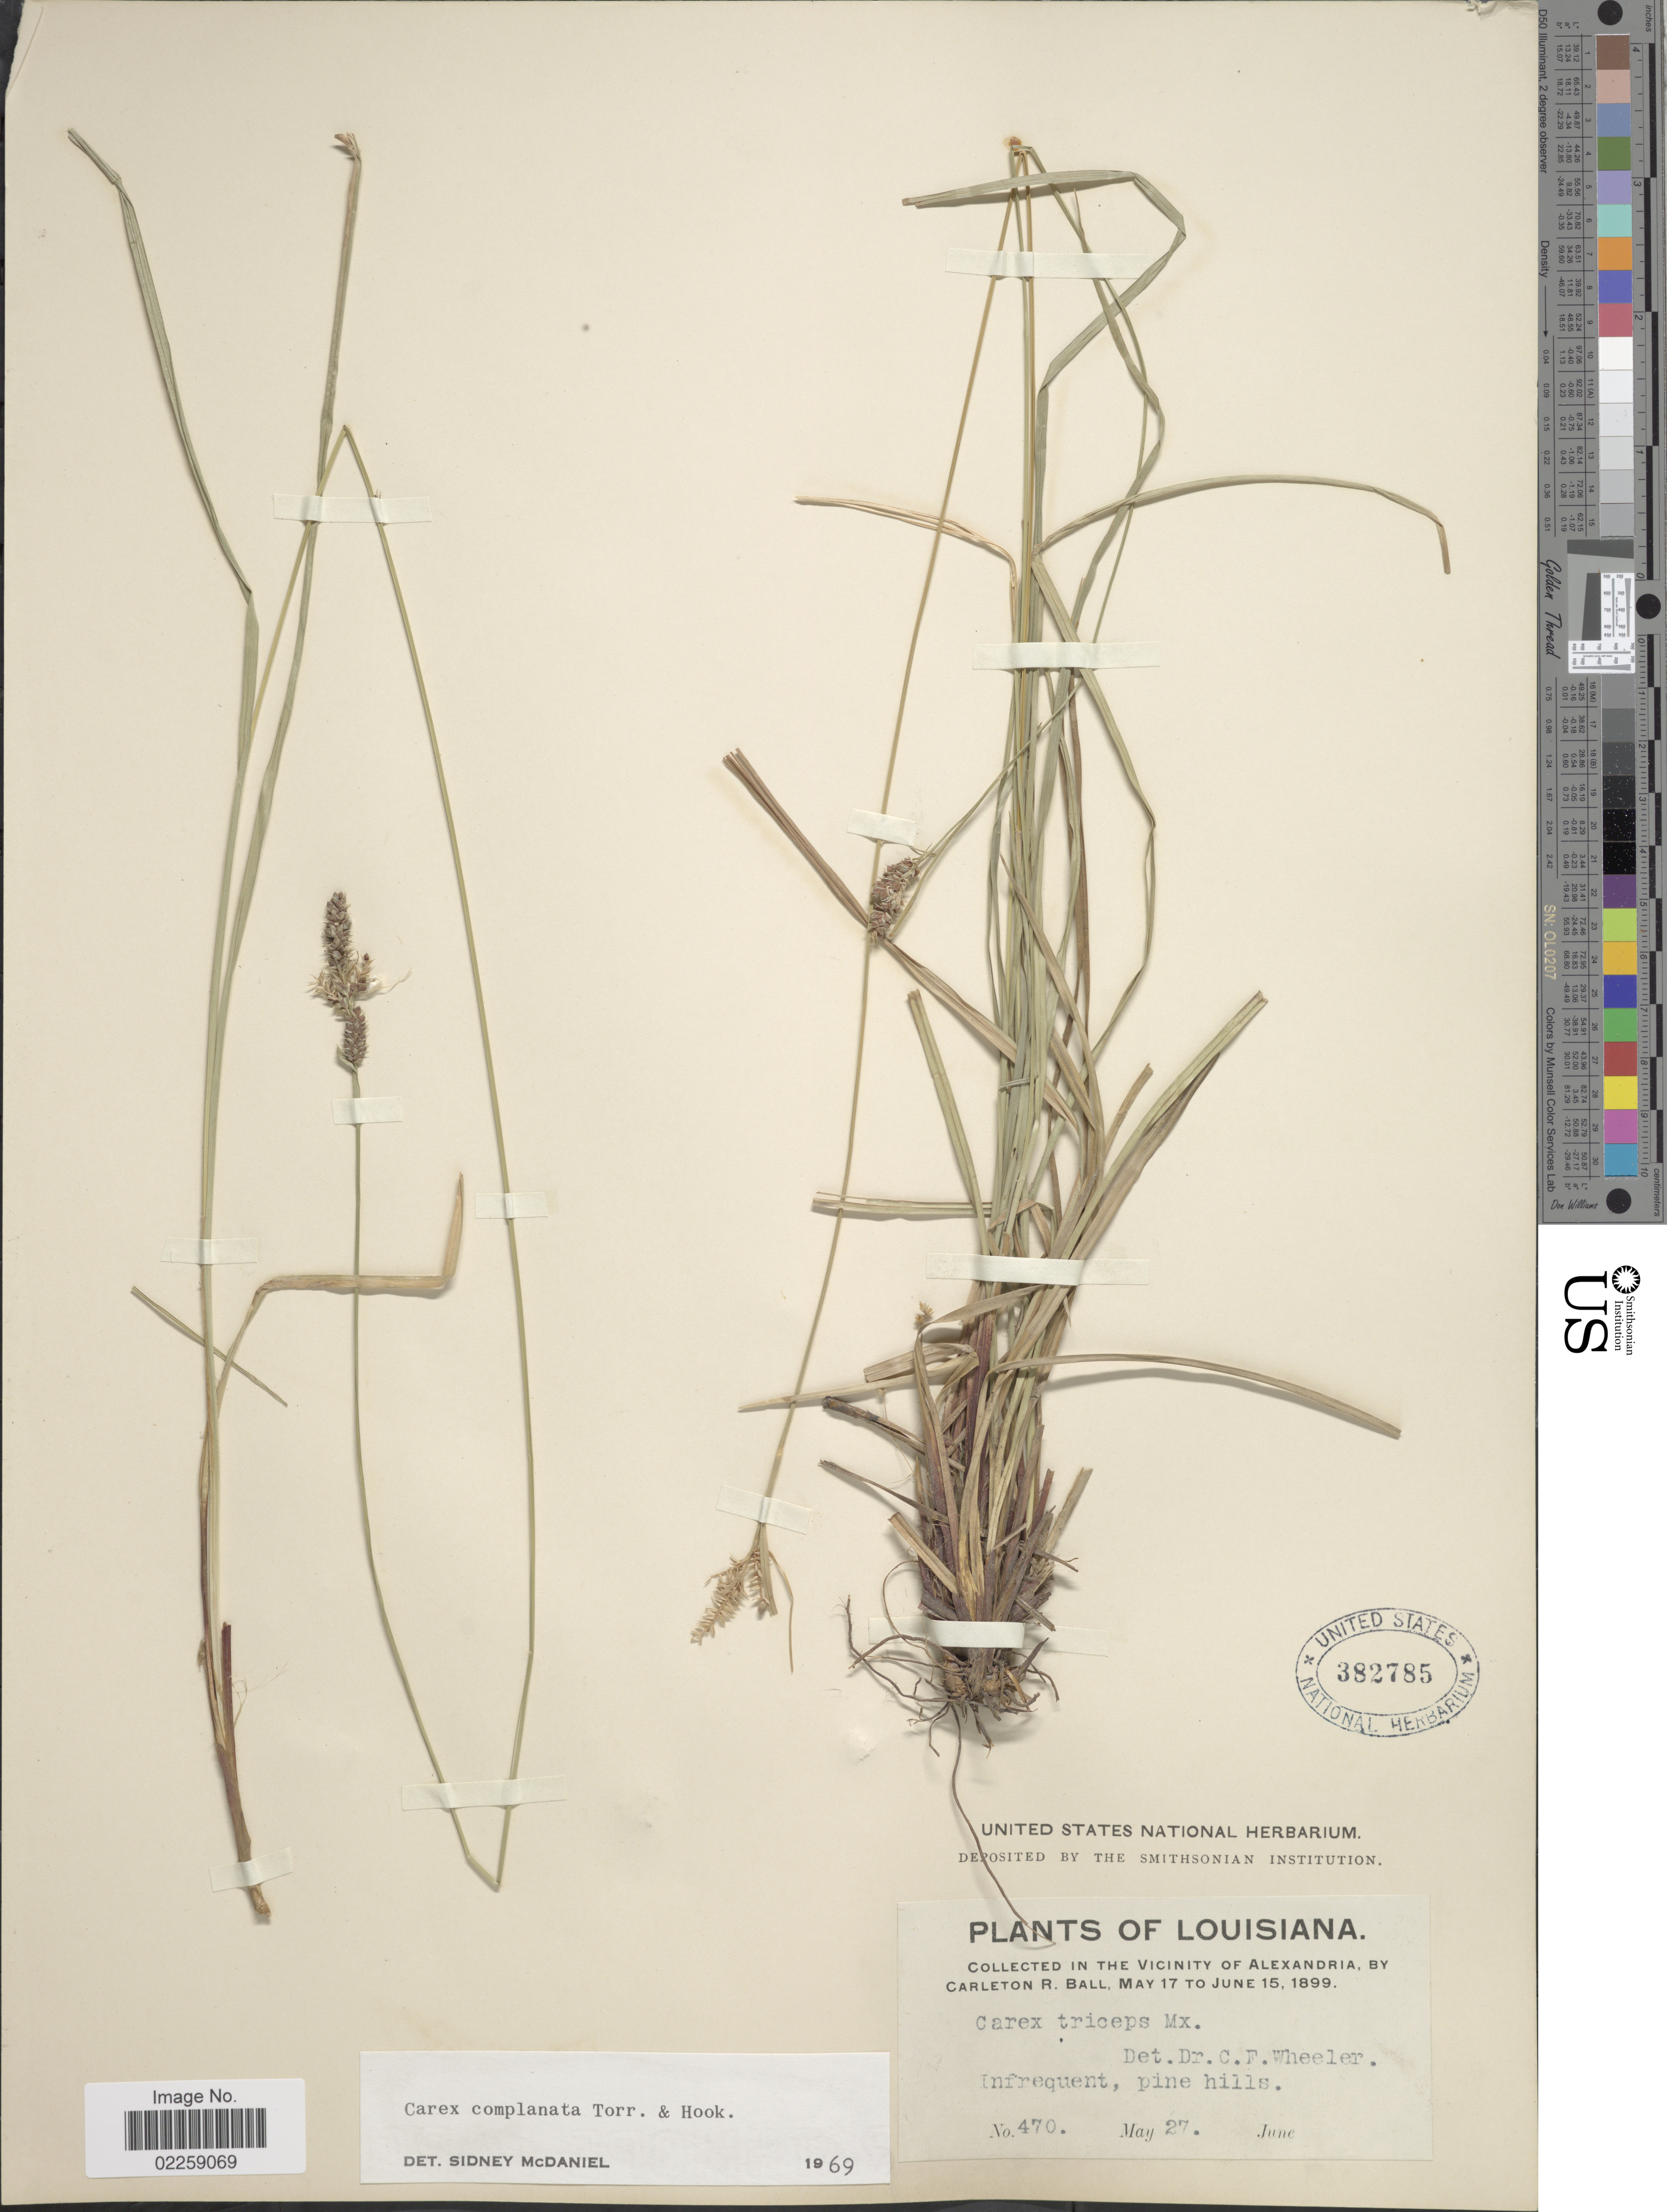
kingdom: Plantae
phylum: Tracheophyta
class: Liliopsida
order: Poales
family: Cyperaceae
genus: Carex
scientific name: Carex complanata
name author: Torr. & Hook.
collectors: C. R. Ball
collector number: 470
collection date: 1899-04-27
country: United States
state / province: Louisiana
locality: In the vicinity of Alexandria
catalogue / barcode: US 382785